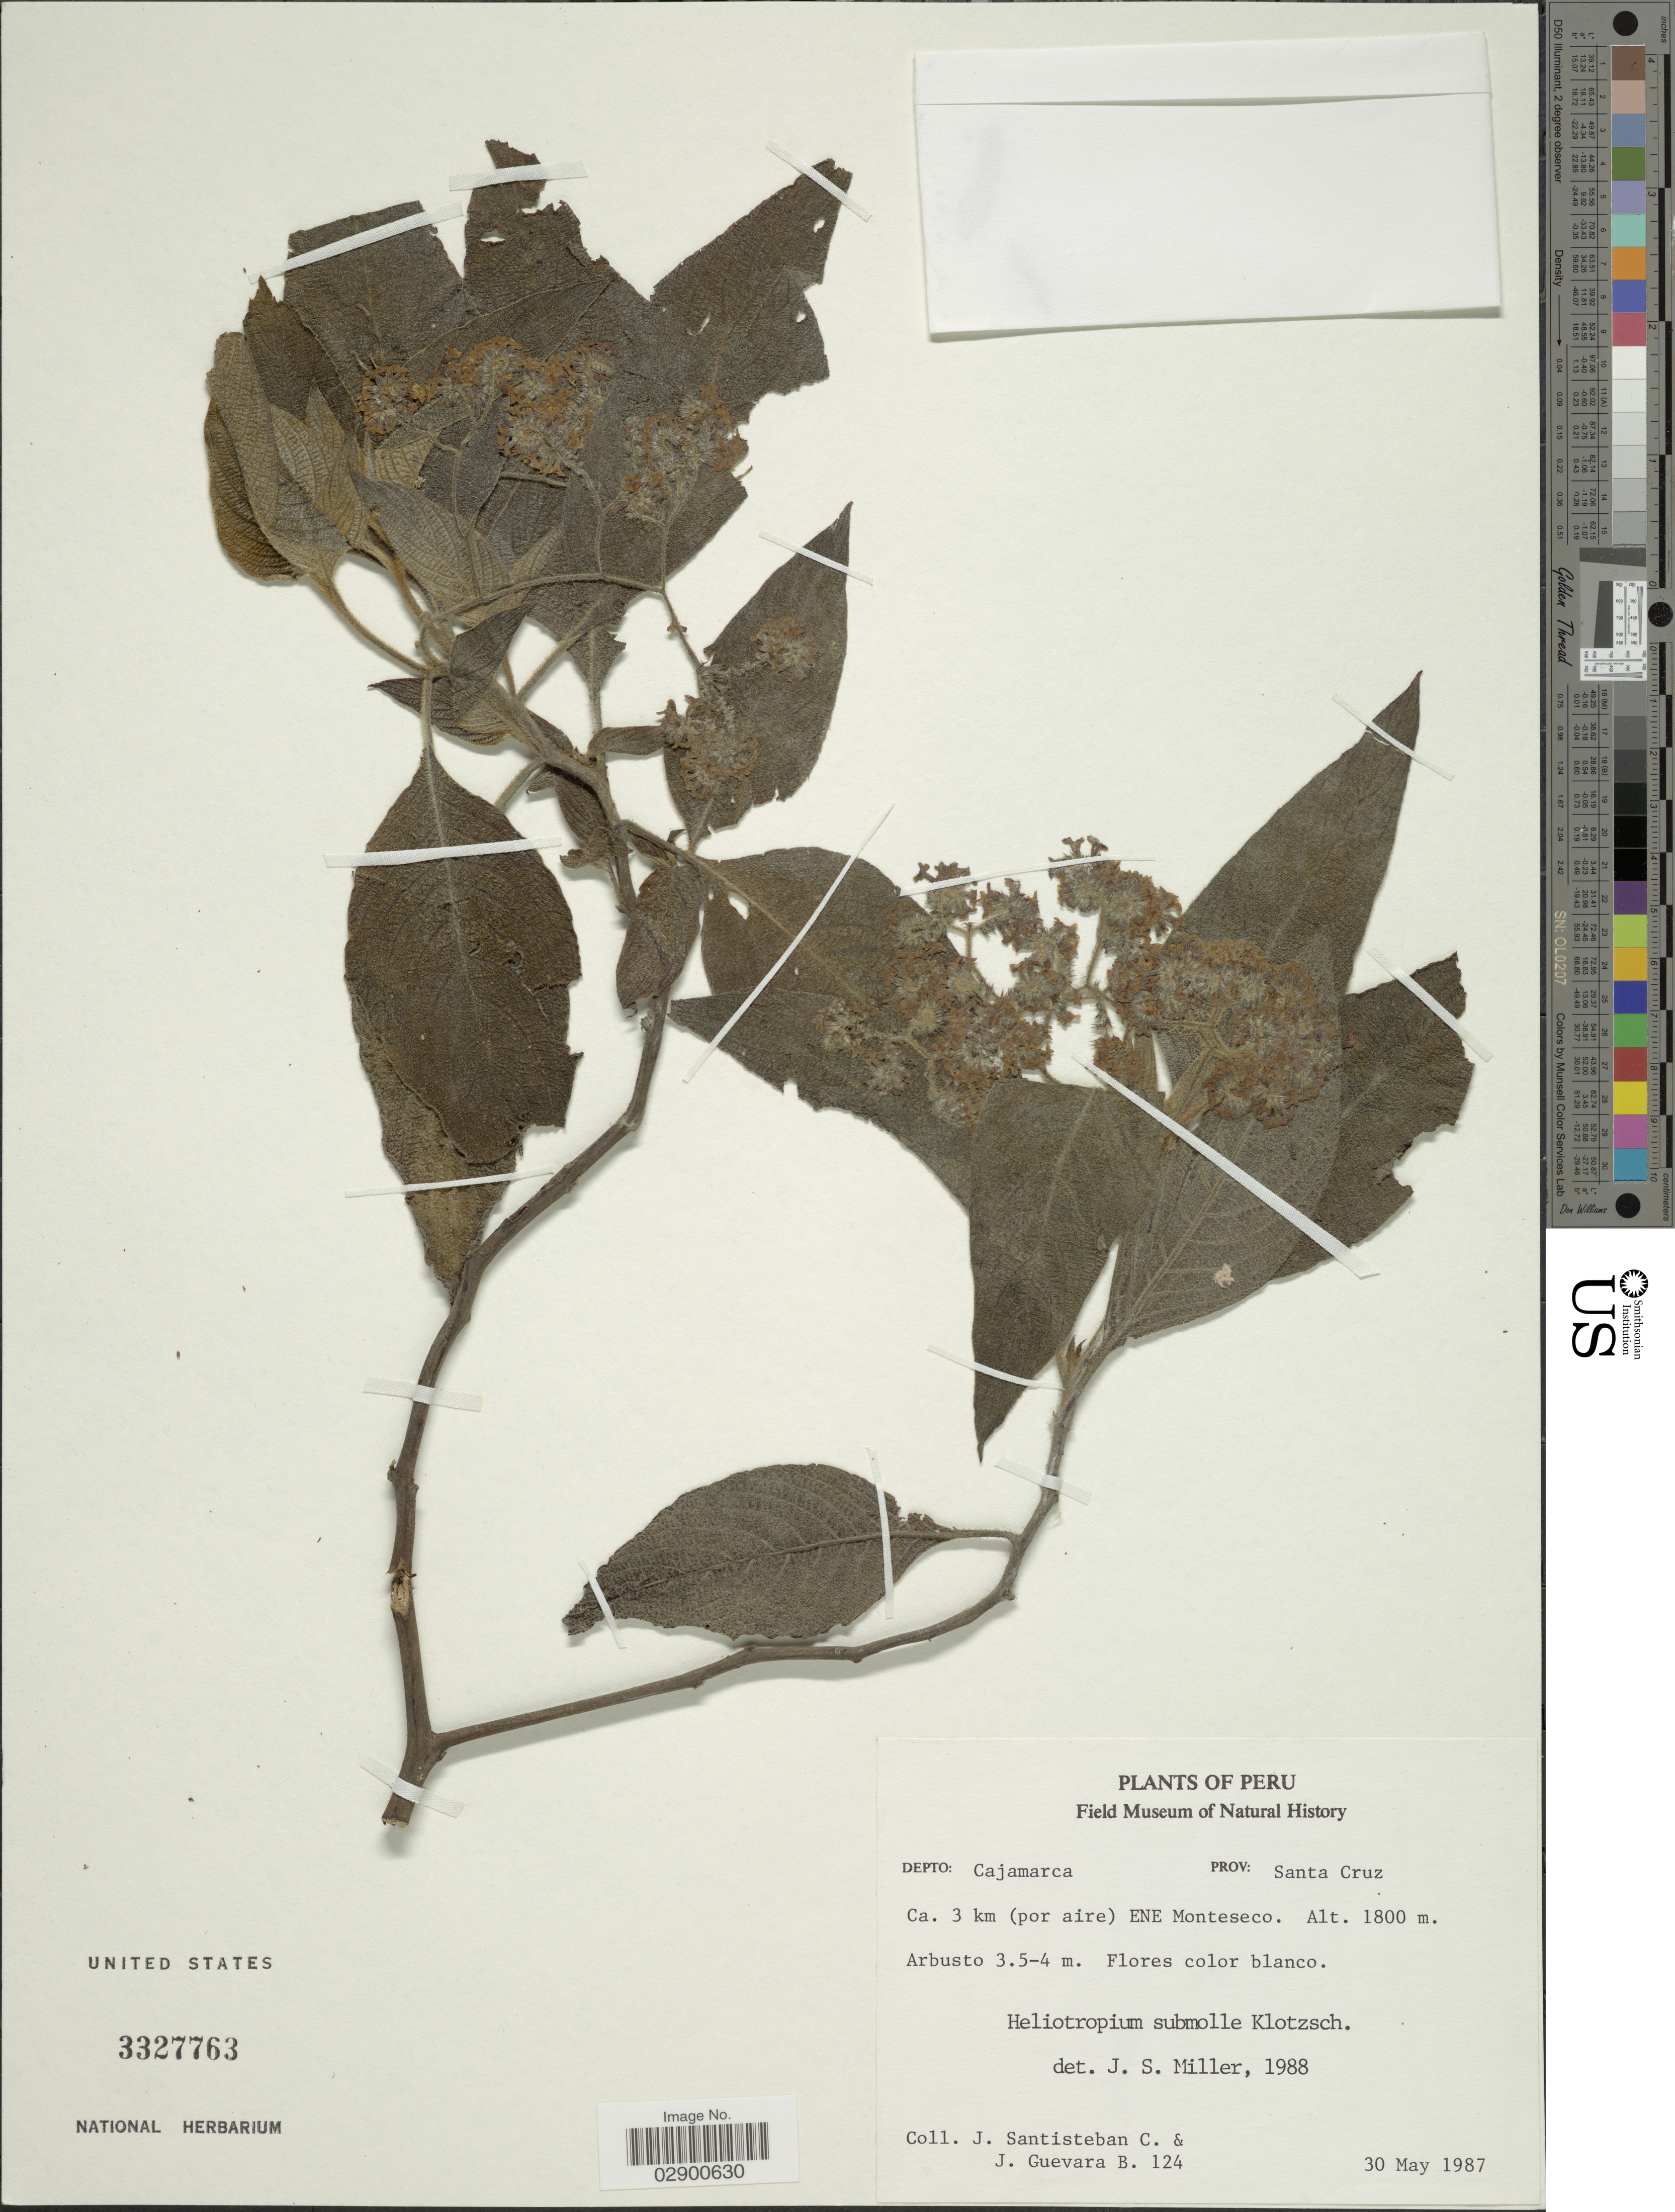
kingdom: Plantae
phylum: Tracheophyta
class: Magnoliopsida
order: Boraginales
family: Heliotropiaceae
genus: Heliotropium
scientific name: Heliotropium submolle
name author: Klotzsch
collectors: J. Santisteban C. & J. Guevara B.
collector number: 124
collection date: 1987-05-30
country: Peru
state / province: Cajamarca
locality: Depto: Cajamarca. Prov: Santa Cruz. Ca. 3 km (por aire) ENE Monteseco.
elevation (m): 1800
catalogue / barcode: US 3327763